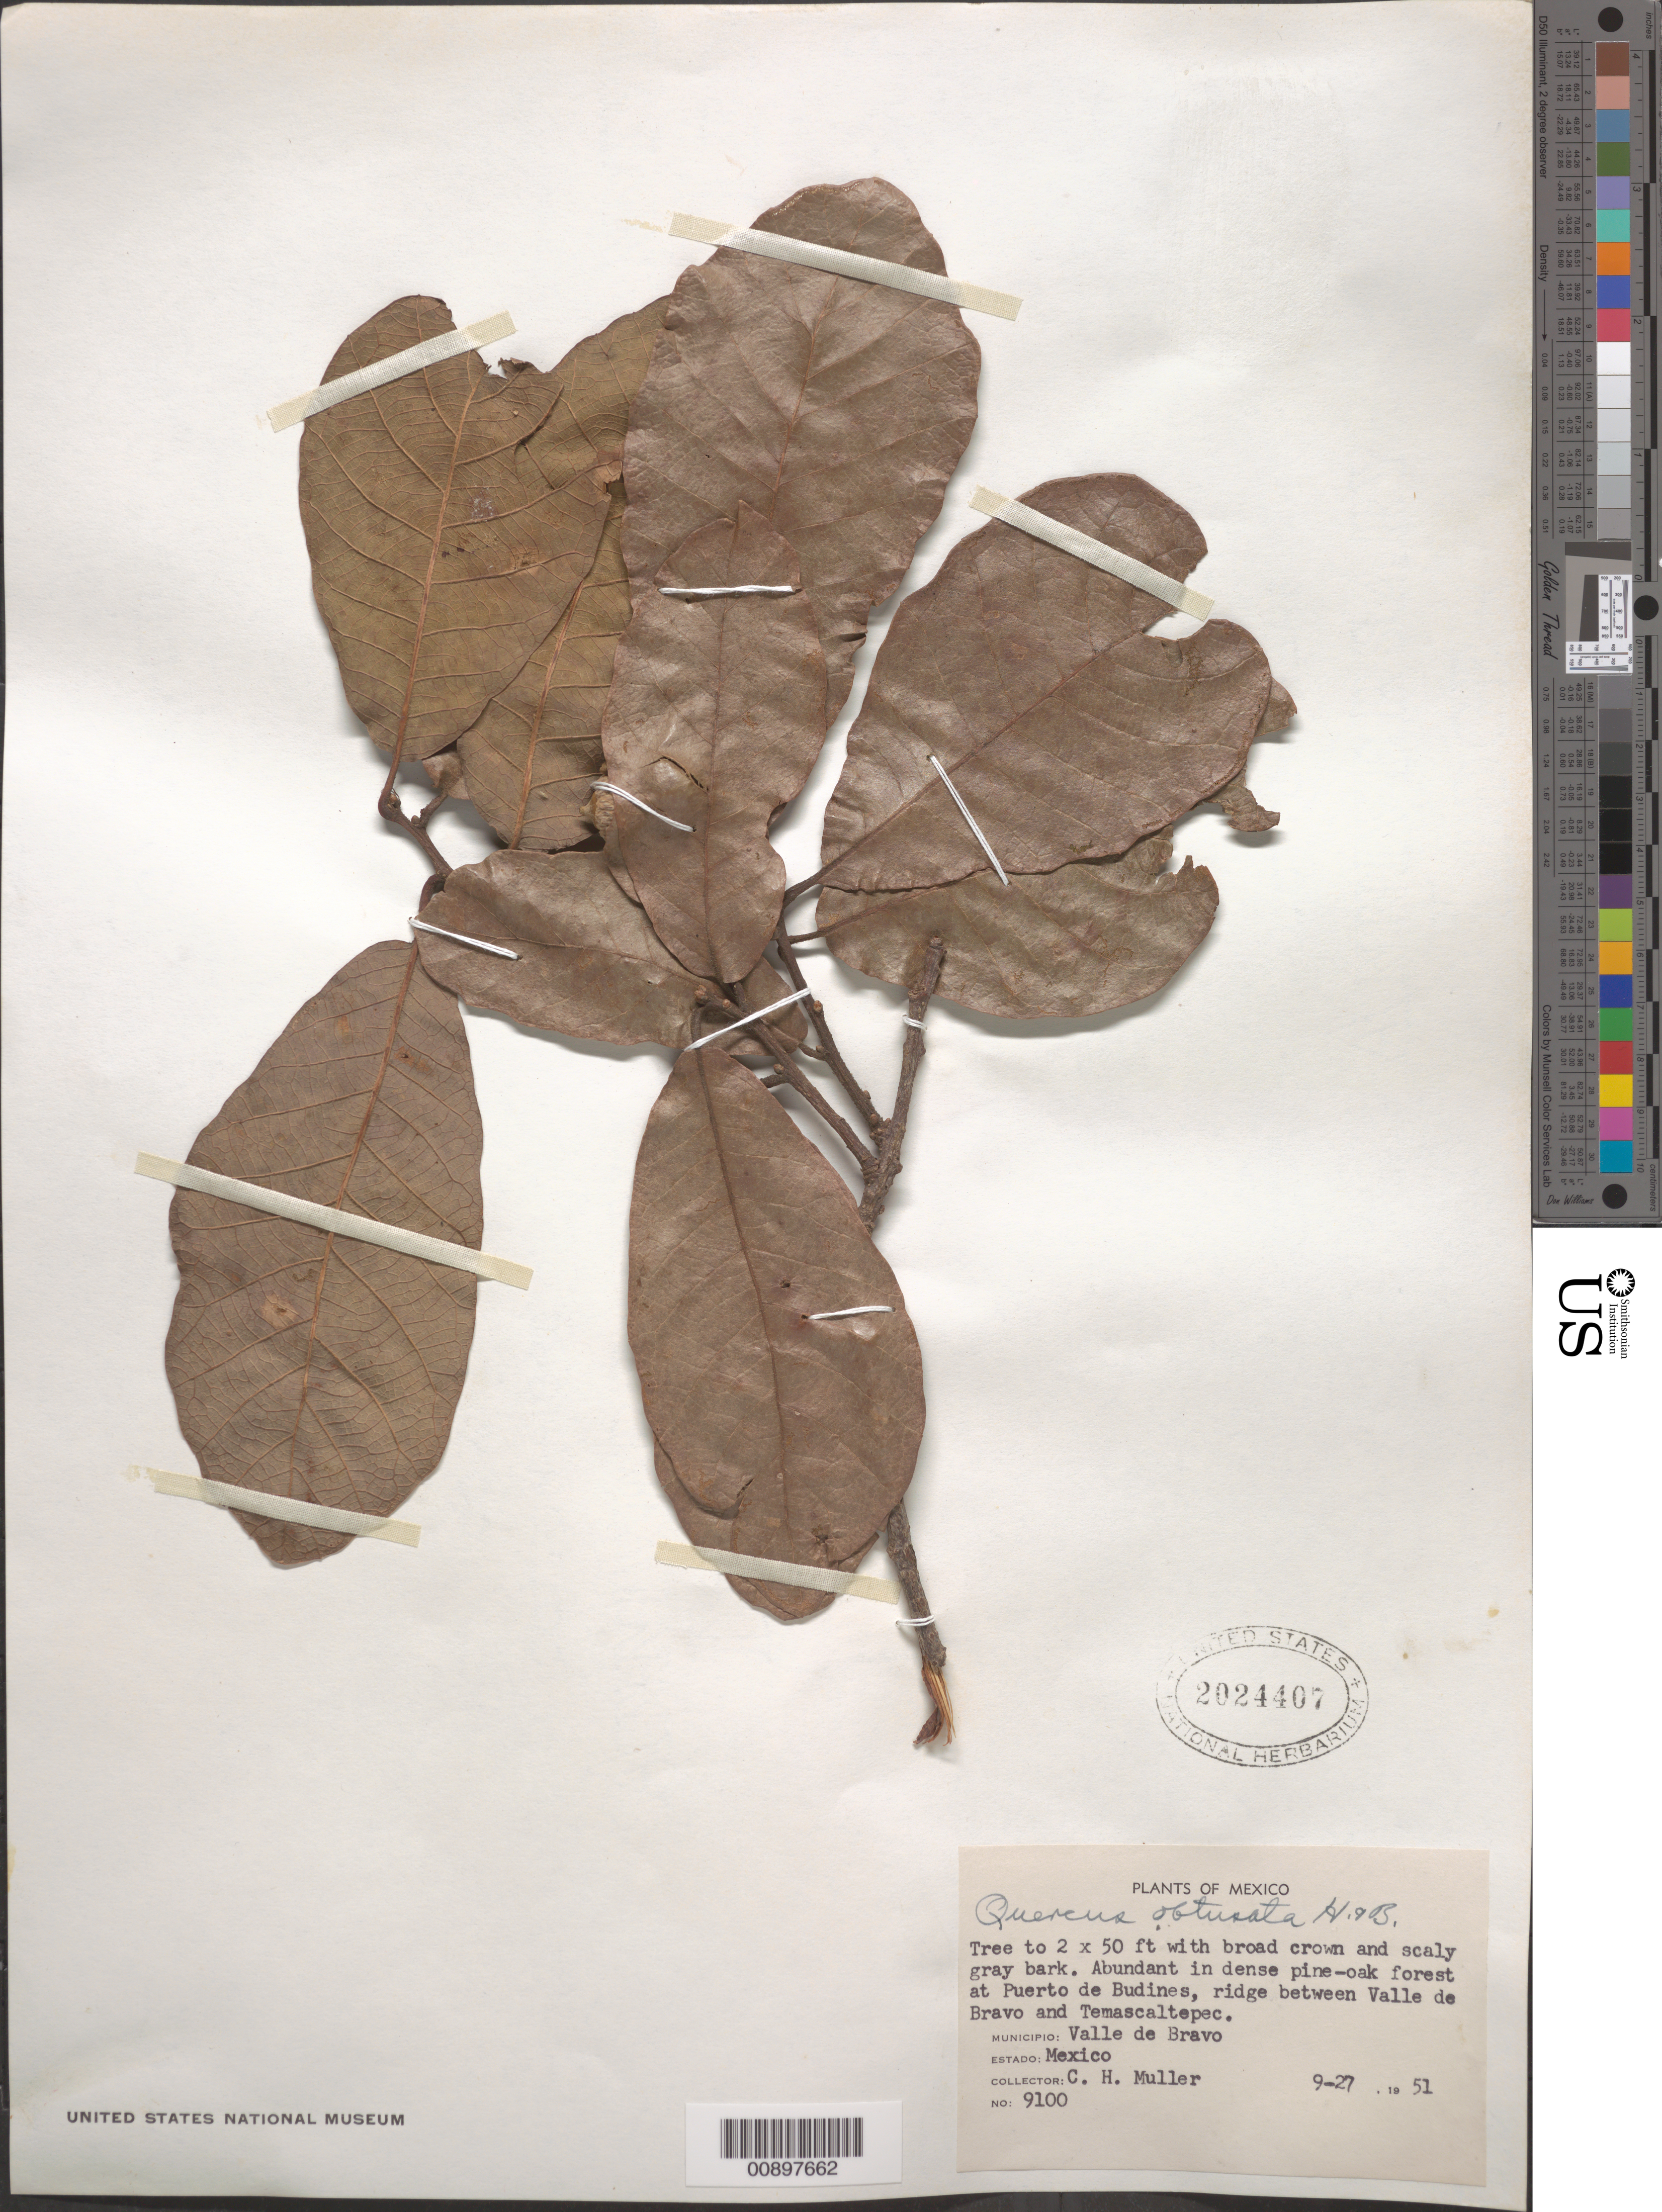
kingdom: Plantae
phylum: Tracheophyta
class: Magnoliopsida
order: Fagales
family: Fagaceae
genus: Quercus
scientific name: Quercus obtusata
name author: Humb. & Bonpl.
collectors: C. H. Muller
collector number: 9100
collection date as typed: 27 Sep 1951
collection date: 1951-09-27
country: Mexico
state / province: México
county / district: Valle de Bravo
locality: Puerto de Budines, ridge between Valle de Bravo and Temascaltepec. Municipio Valle de Bravo, Estado de México.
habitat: Abundant in dense pine-oak forest.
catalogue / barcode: US 2024407